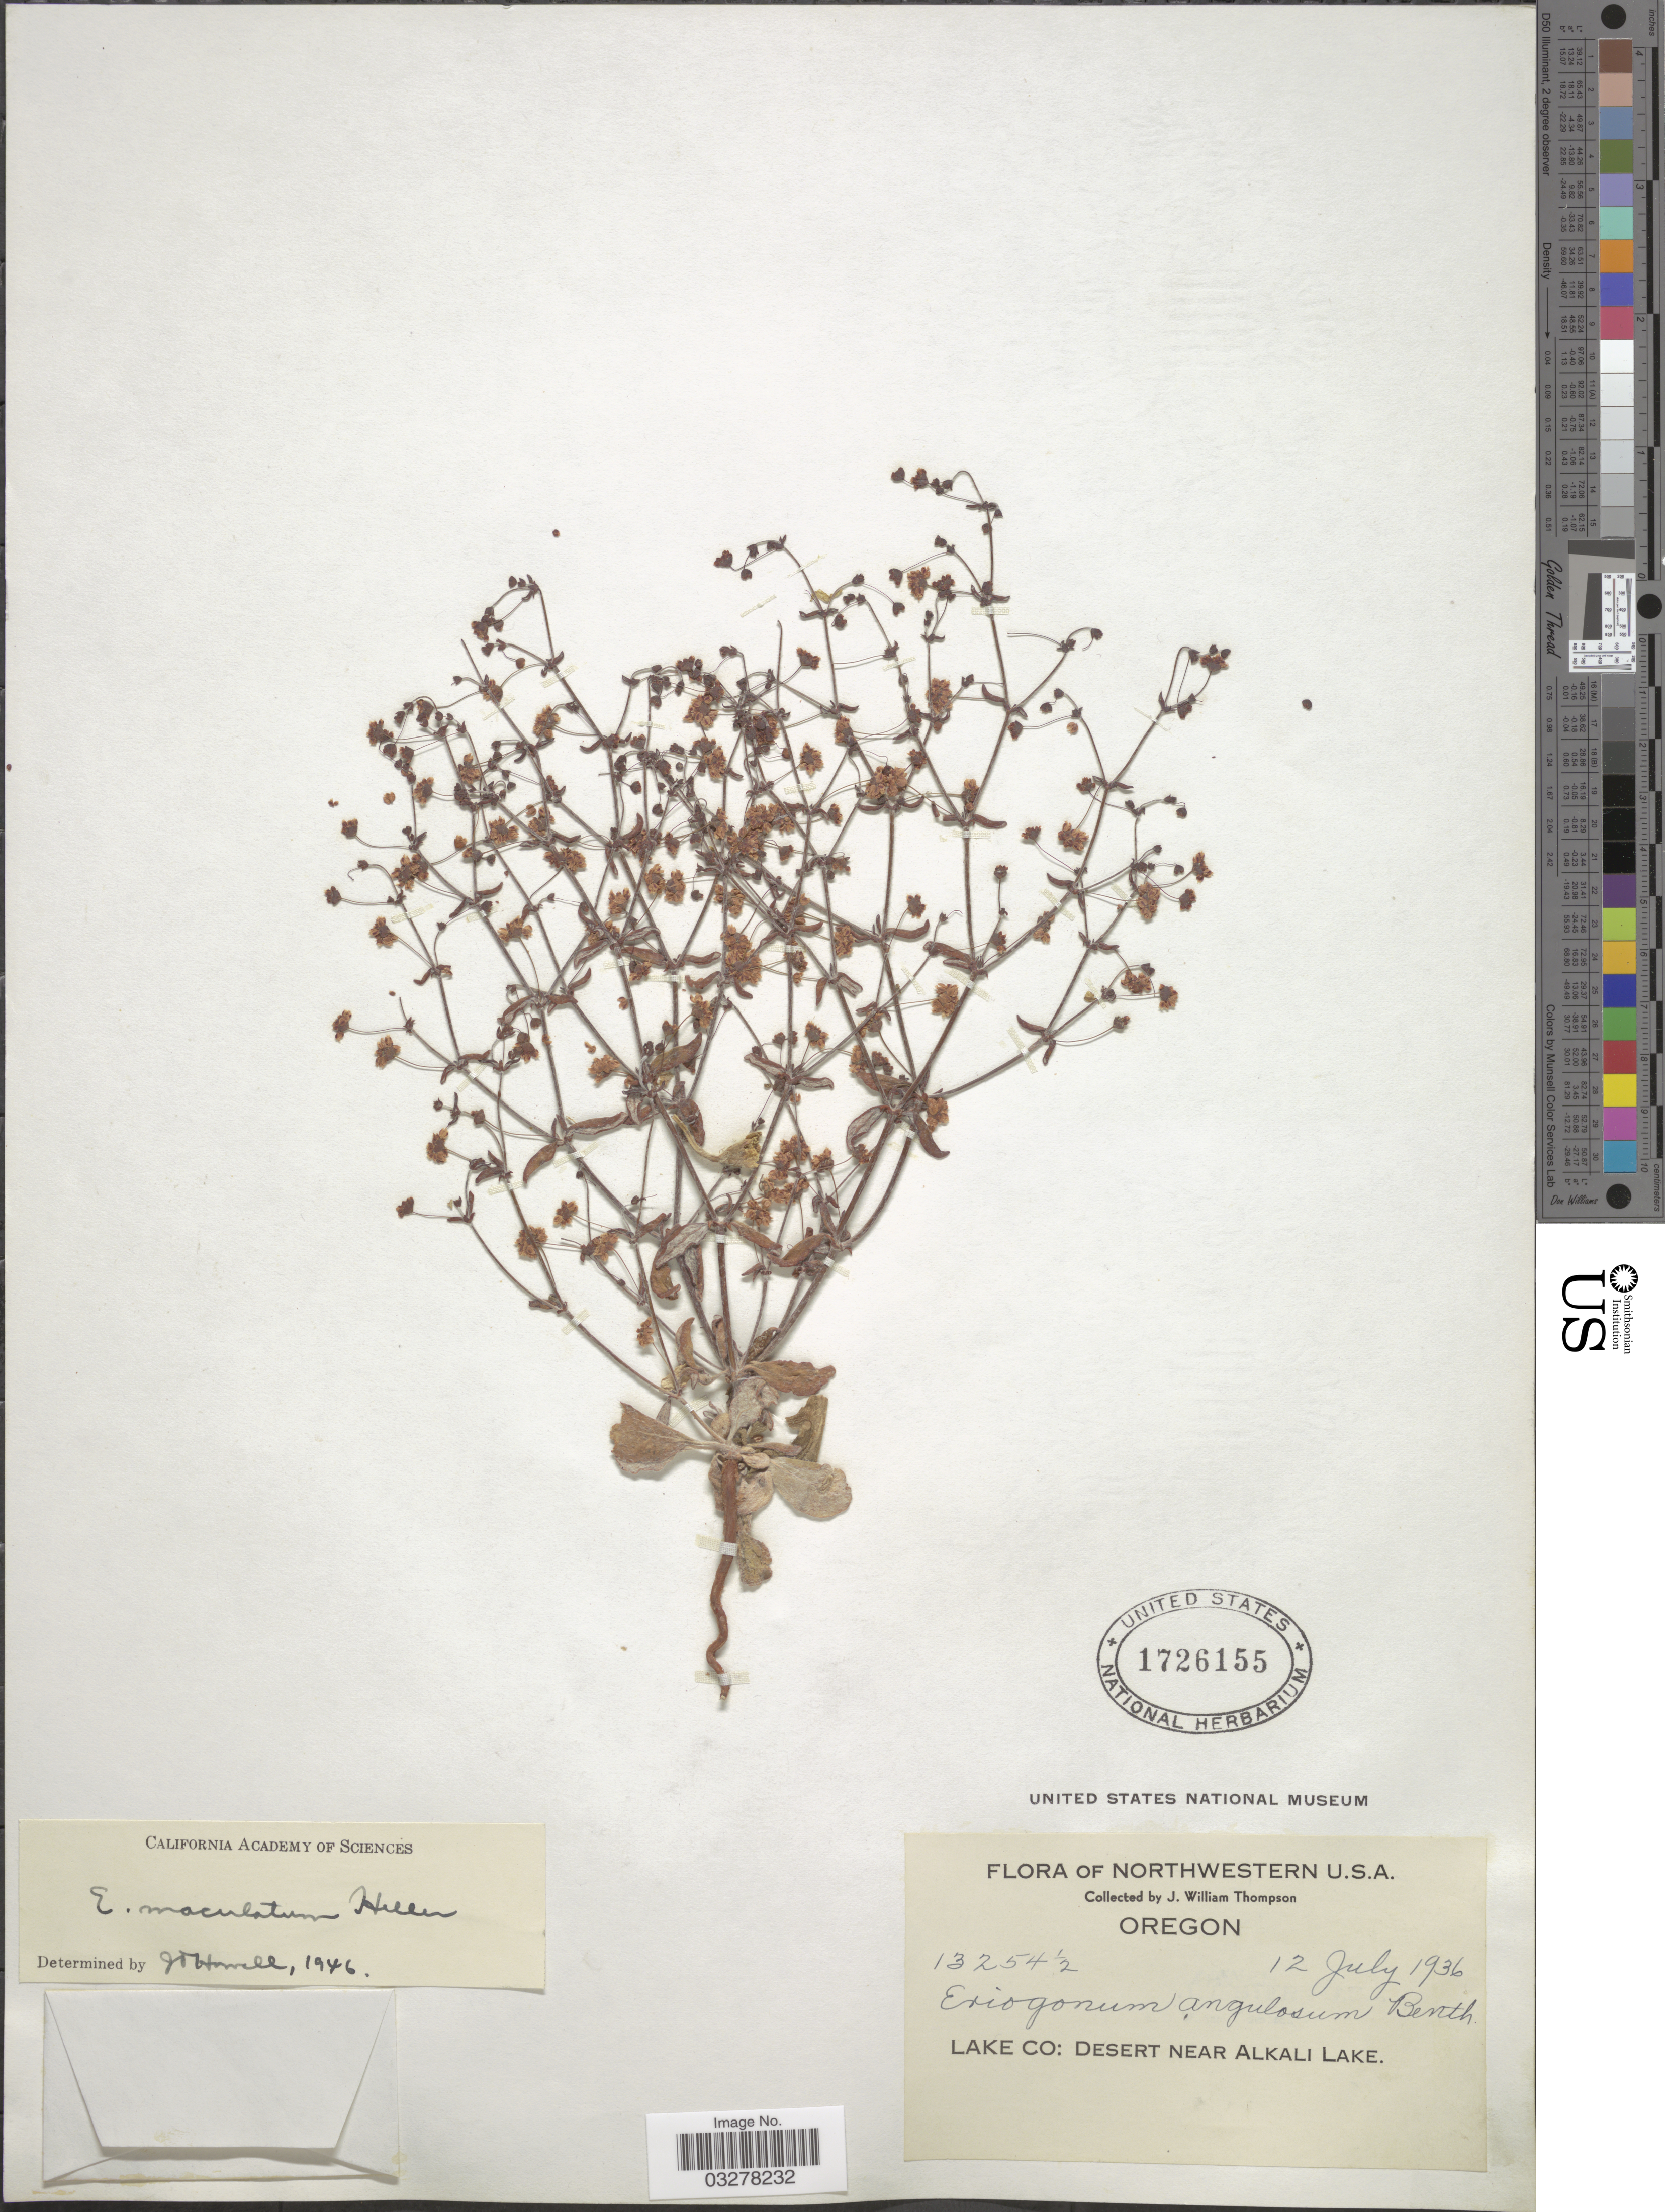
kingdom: Plantae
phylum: Tracheophyta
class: Magnoliopsida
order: Caryophyllales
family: Polygonaceae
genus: Eriogonum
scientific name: Eriogonum maculatum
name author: A. Heller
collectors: J. W. Thompson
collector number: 13254½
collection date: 1936-07-12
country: United States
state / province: Oregon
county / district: Lake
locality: Lake Co: Desert near Alkali Lake.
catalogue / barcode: US 1726155